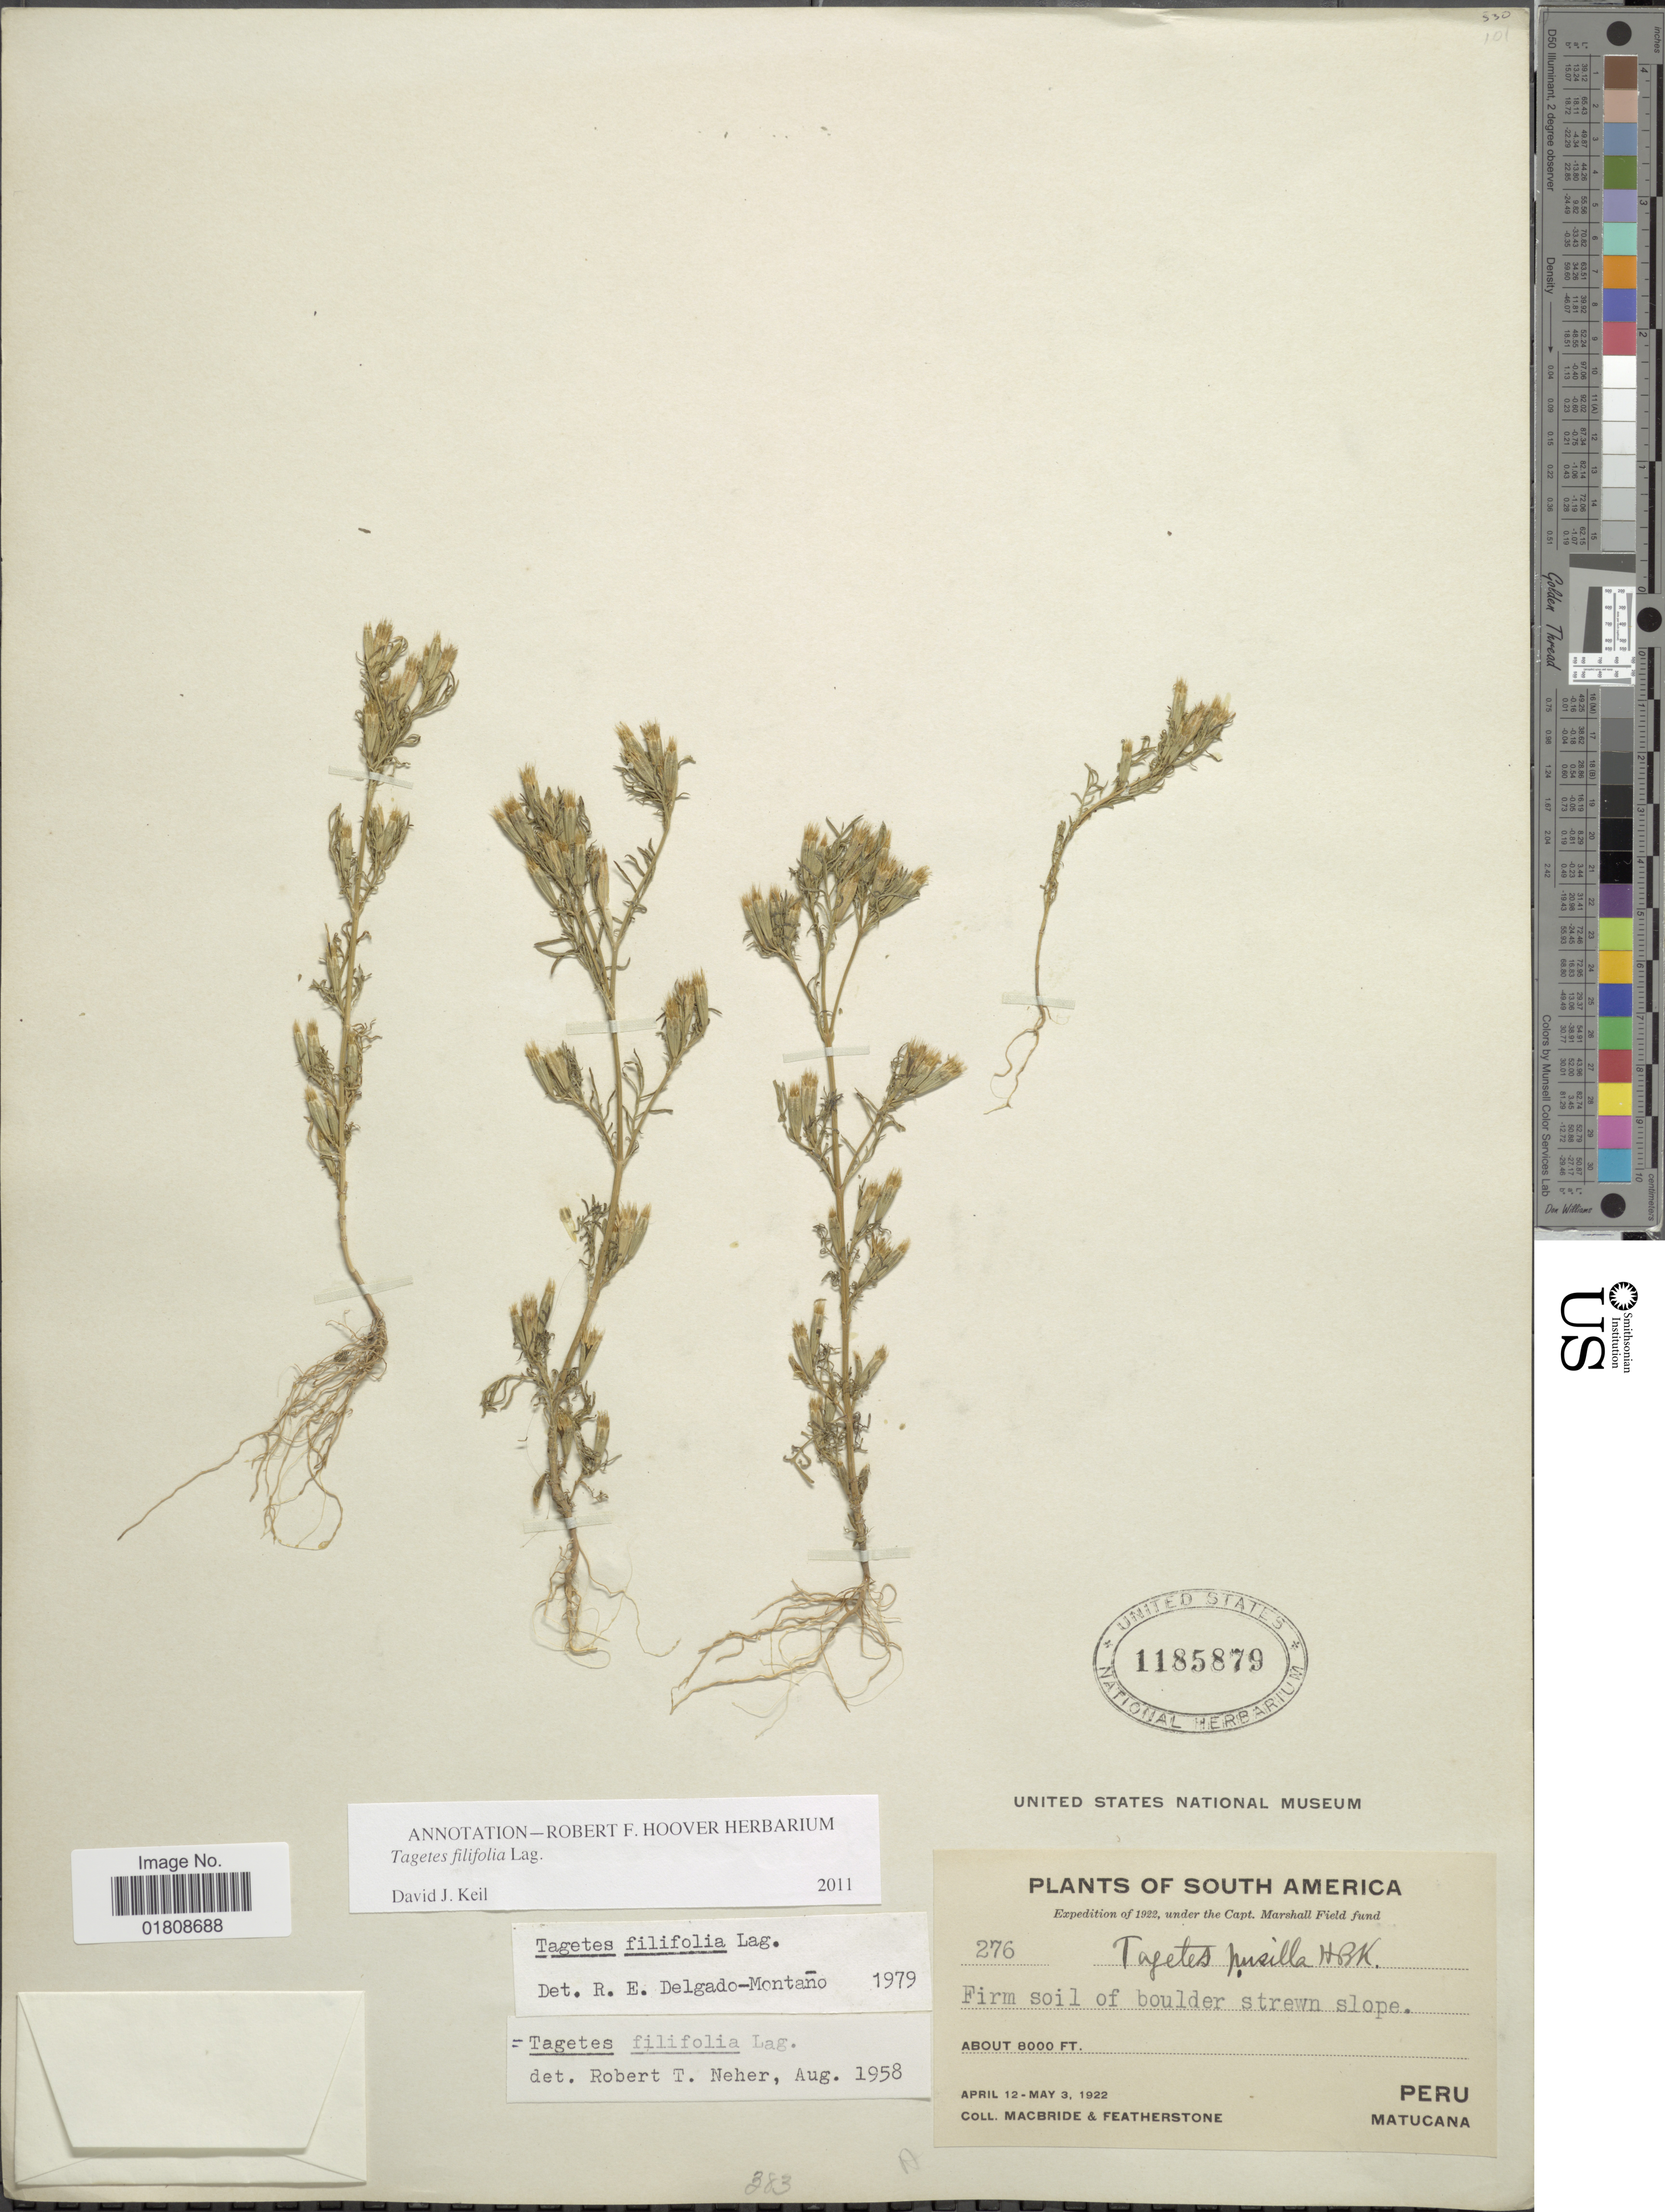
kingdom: Plantae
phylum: Tracheophyta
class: Magnoliopsida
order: Asterales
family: Asteraceae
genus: Tagetes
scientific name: Tagetes filifolia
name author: Lag.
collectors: Macbride, -- & -. Featherstone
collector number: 276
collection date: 1922-04-12/1922-05-03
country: Peru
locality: South America, Matucana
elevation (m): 2438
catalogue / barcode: US 1185879